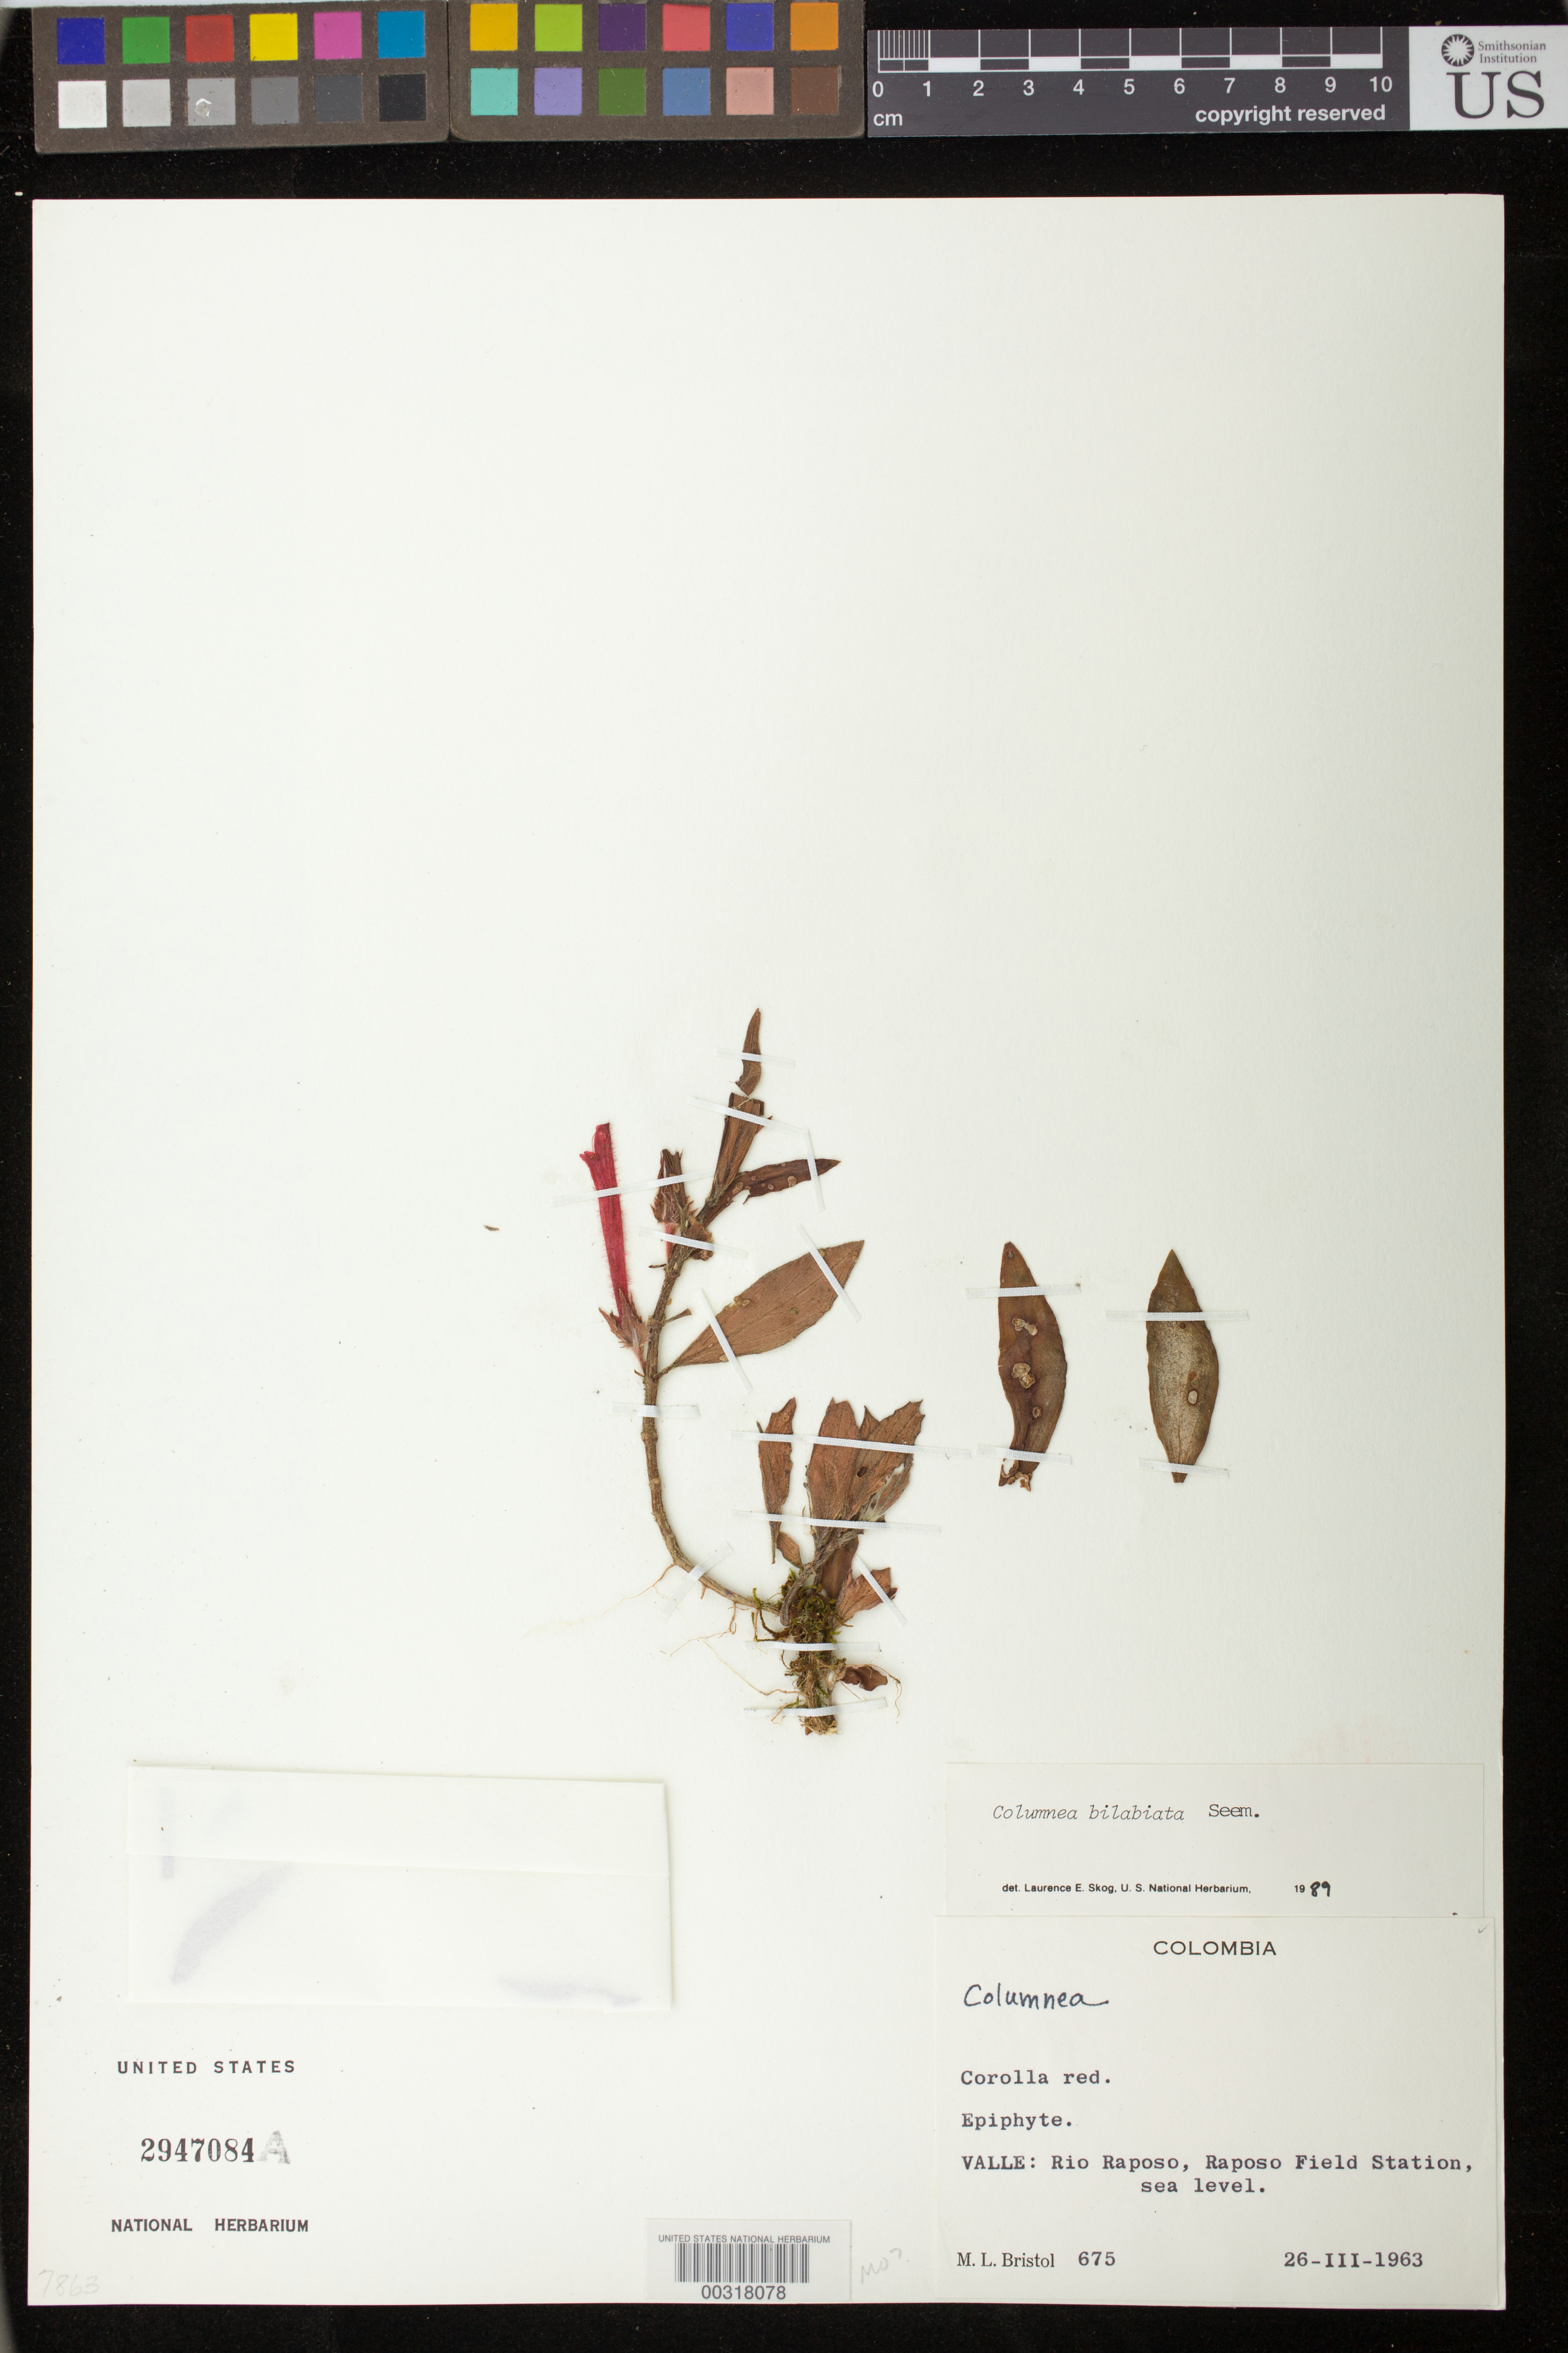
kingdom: Plantae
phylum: Tracheophyta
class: Magnoliopsida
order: Lamiales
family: Gesneriaceae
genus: Columnea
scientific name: Columnea bilabiata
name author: Seem.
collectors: M. L. Bristol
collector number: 675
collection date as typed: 26 Mar 1963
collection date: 1963-03-26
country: Colombia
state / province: Valle del Cauca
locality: Rio Raposo, Raposo Field Station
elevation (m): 0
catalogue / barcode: US 2947084A